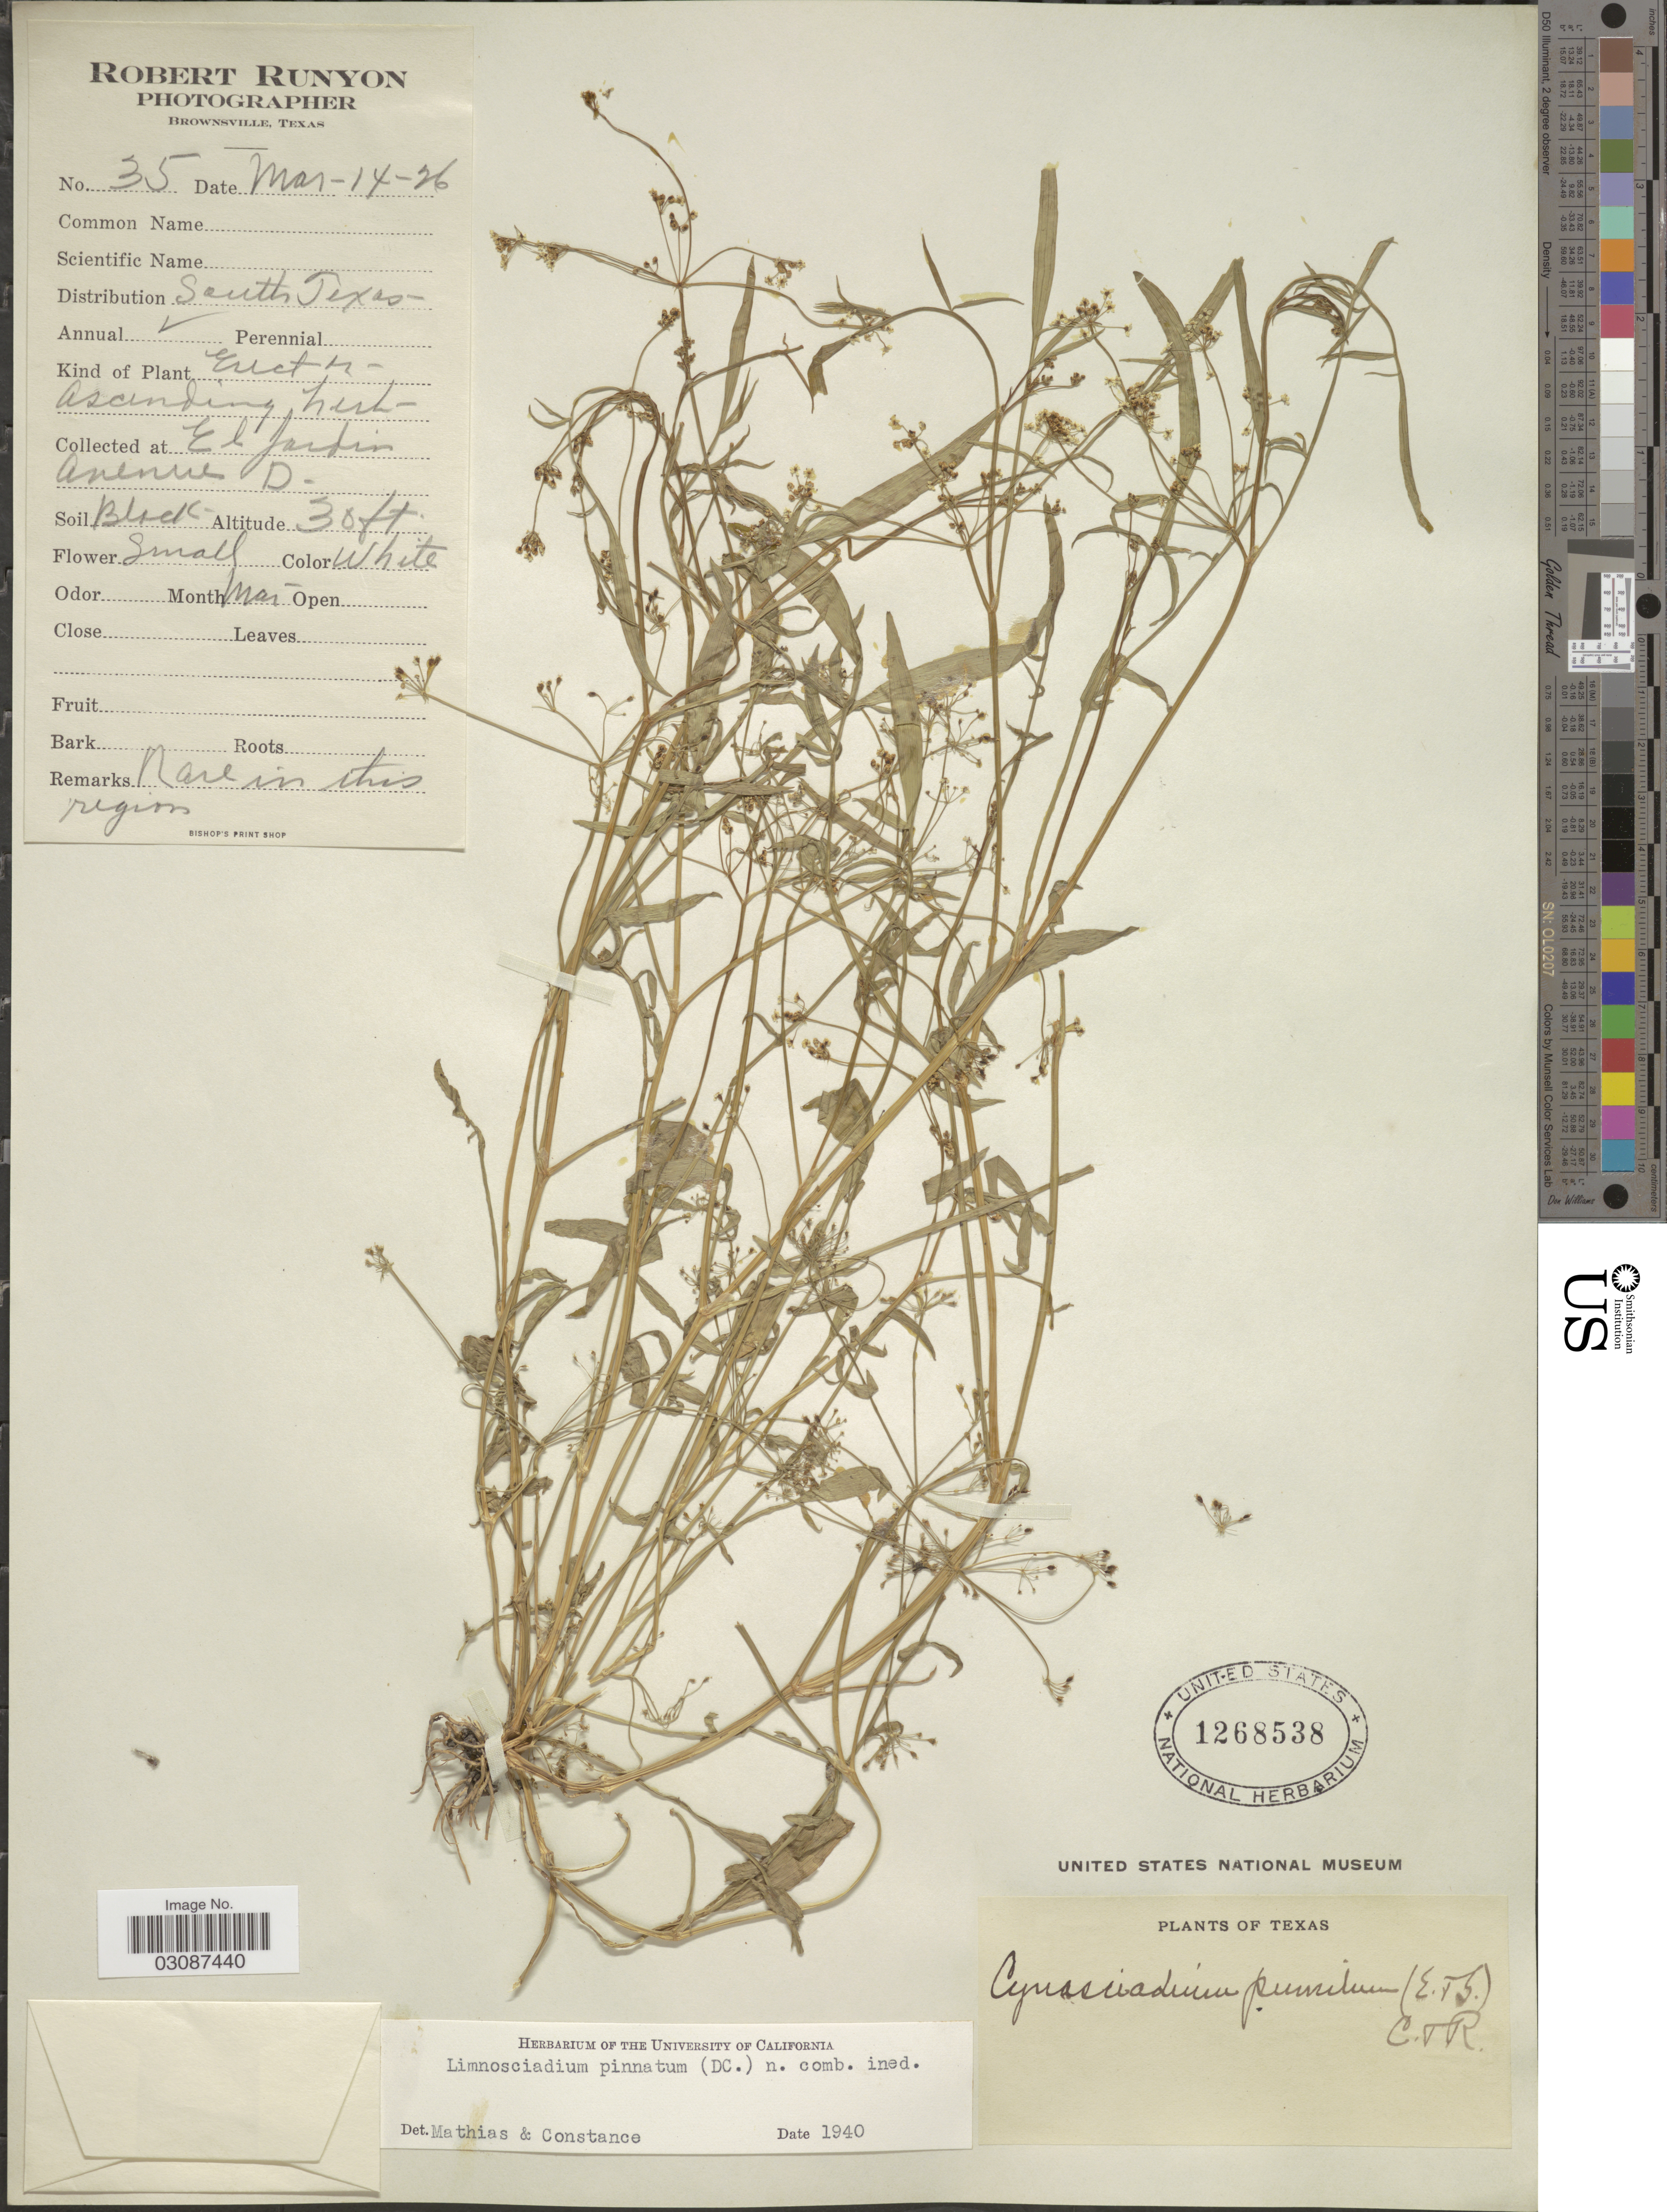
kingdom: Plantae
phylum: Tracheophyta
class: Magnoliopsida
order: Apiales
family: Apiaceae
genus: Limnosciadium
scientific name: Limnosciadium pinnatum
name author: (DC.) Mathias & Constance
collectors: R. Runyon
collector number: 35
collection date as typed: Transcribed d/m/y: 14/3/26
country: United States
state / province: Texas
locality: South Texas. El Jardin Avenue D.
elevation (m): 9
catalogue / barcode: US 1268538